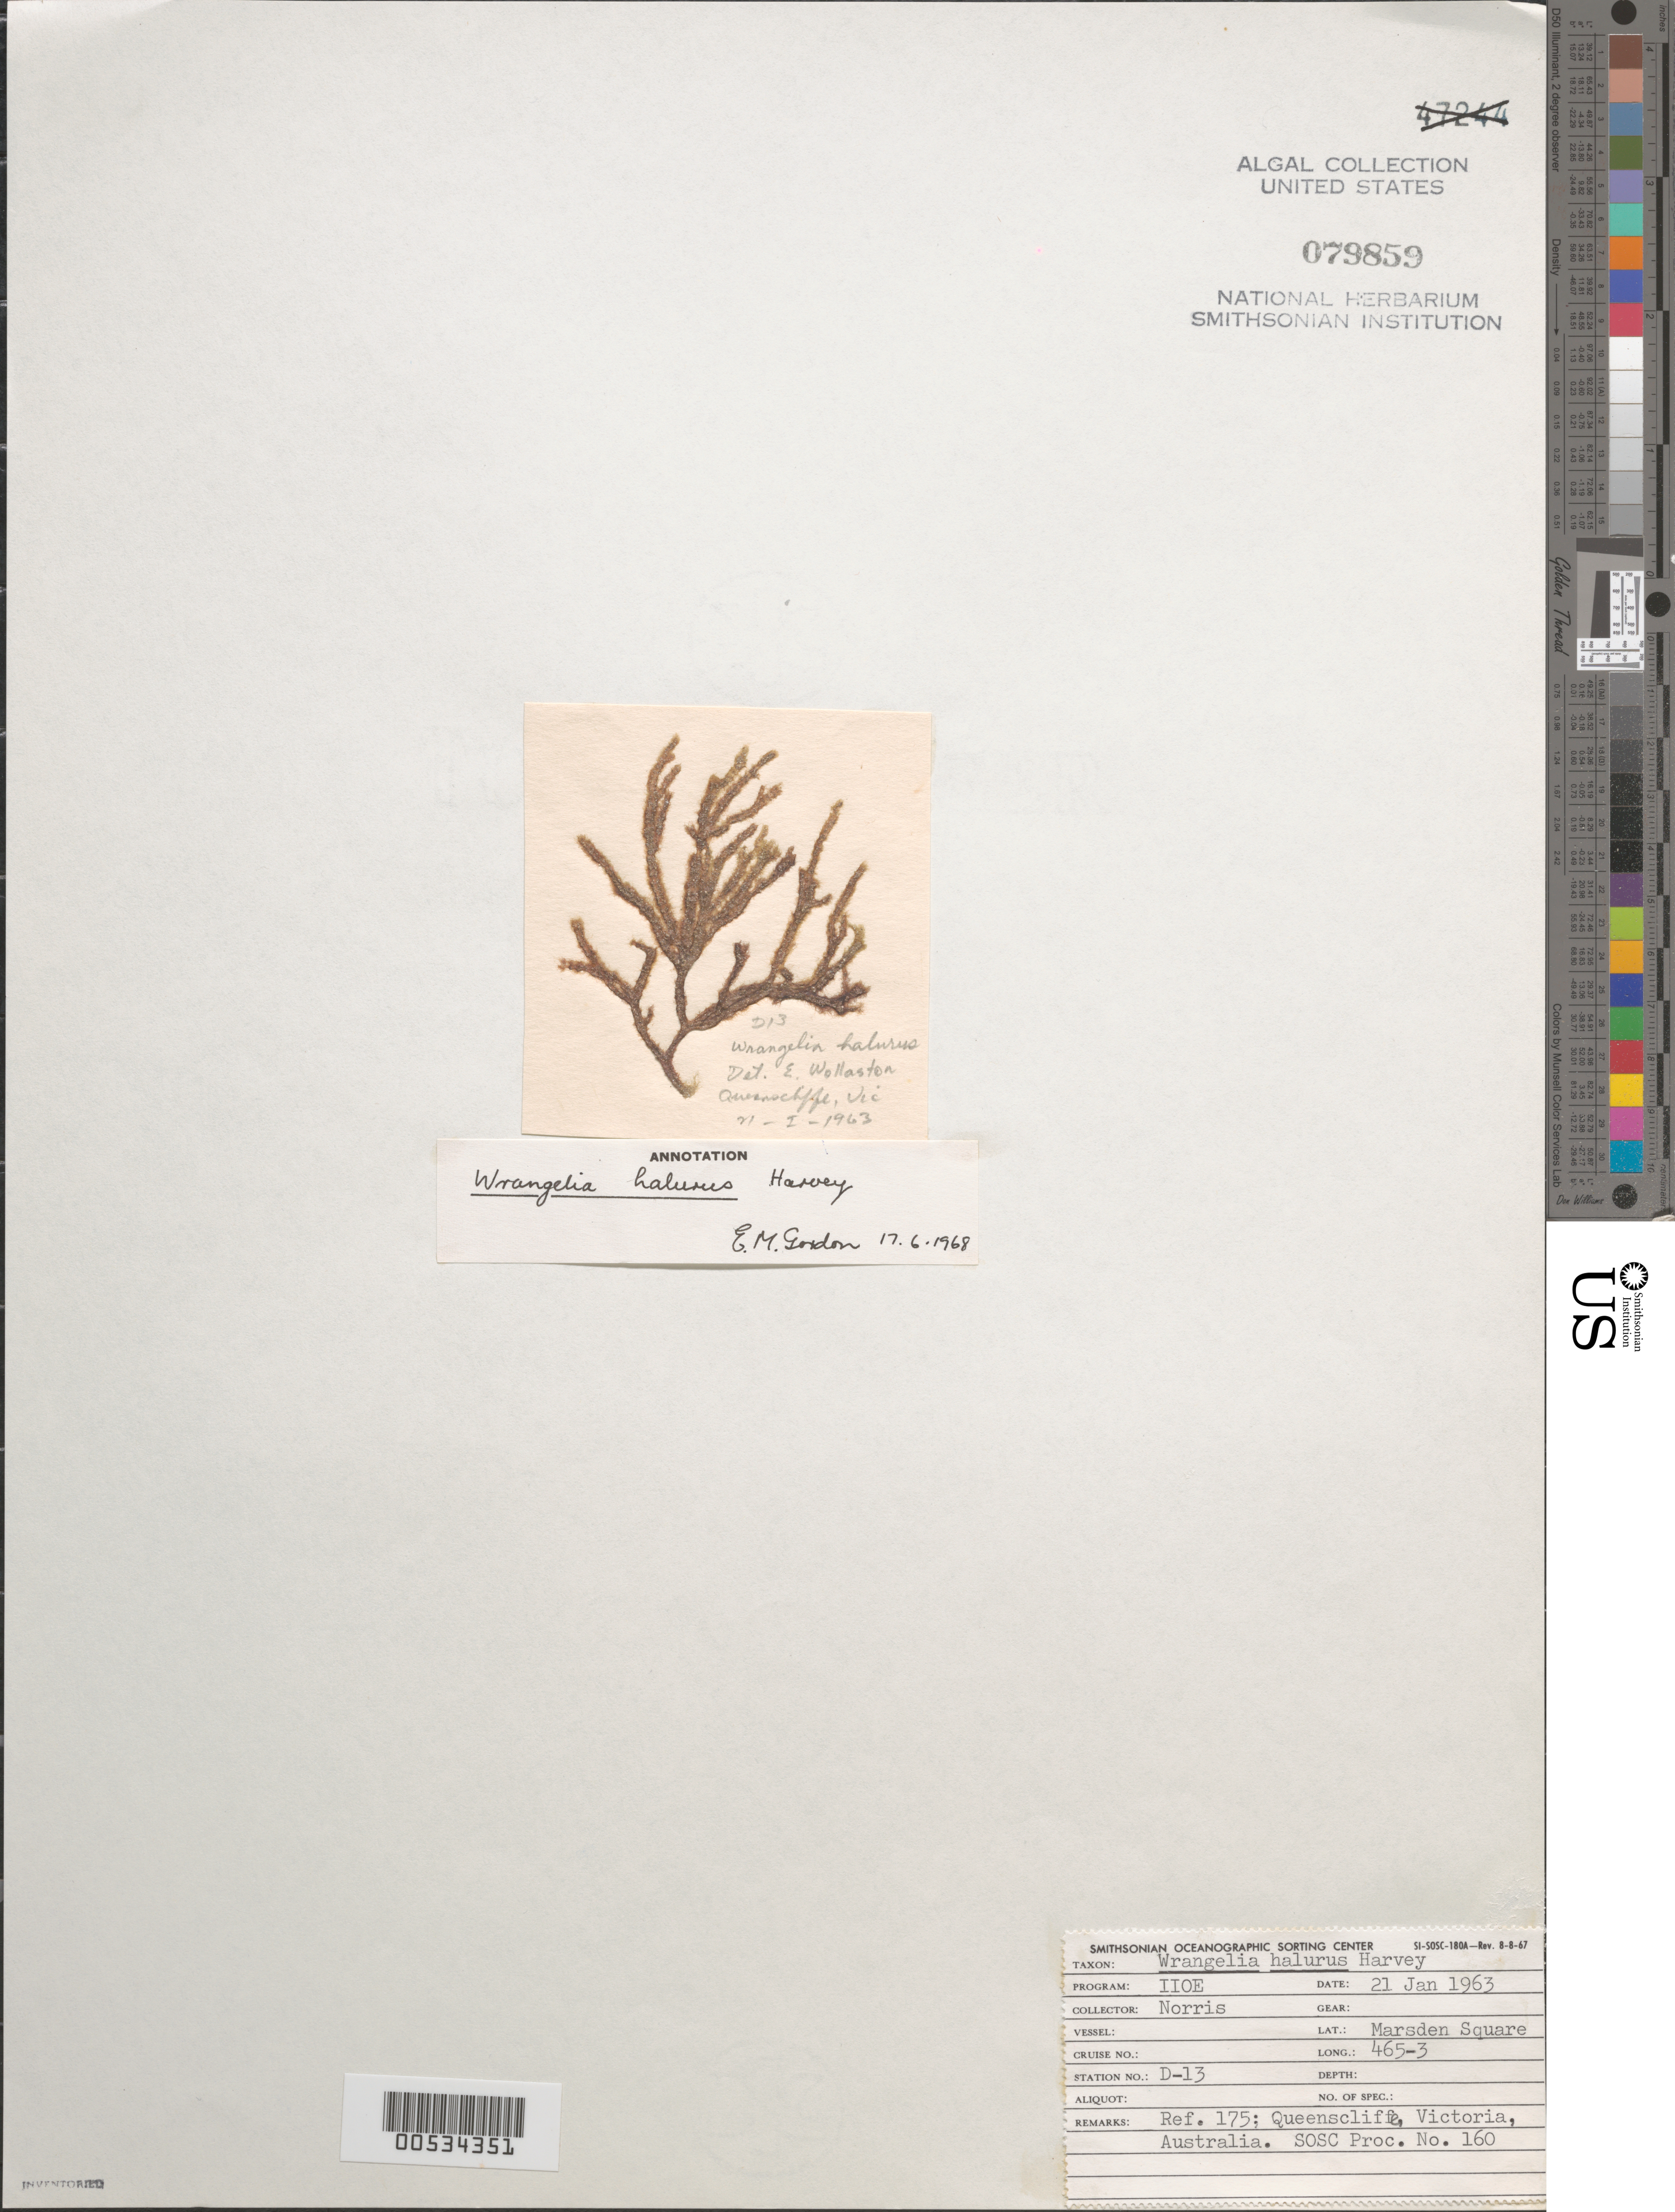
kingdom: Plantae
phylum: Rhodophyta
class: Florideophyceae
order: Ceramiales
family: Wrangeliaceae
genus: Medeiothamnion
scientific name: Medeiothamnion halurus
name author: (Harv.) Gordon-Mills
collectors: R. E. Norris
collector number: D13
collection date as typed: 21 Jan 1963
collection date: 1963-01-21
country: Australia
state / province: Victoria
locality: Queenscliffe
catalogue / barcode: US 79859